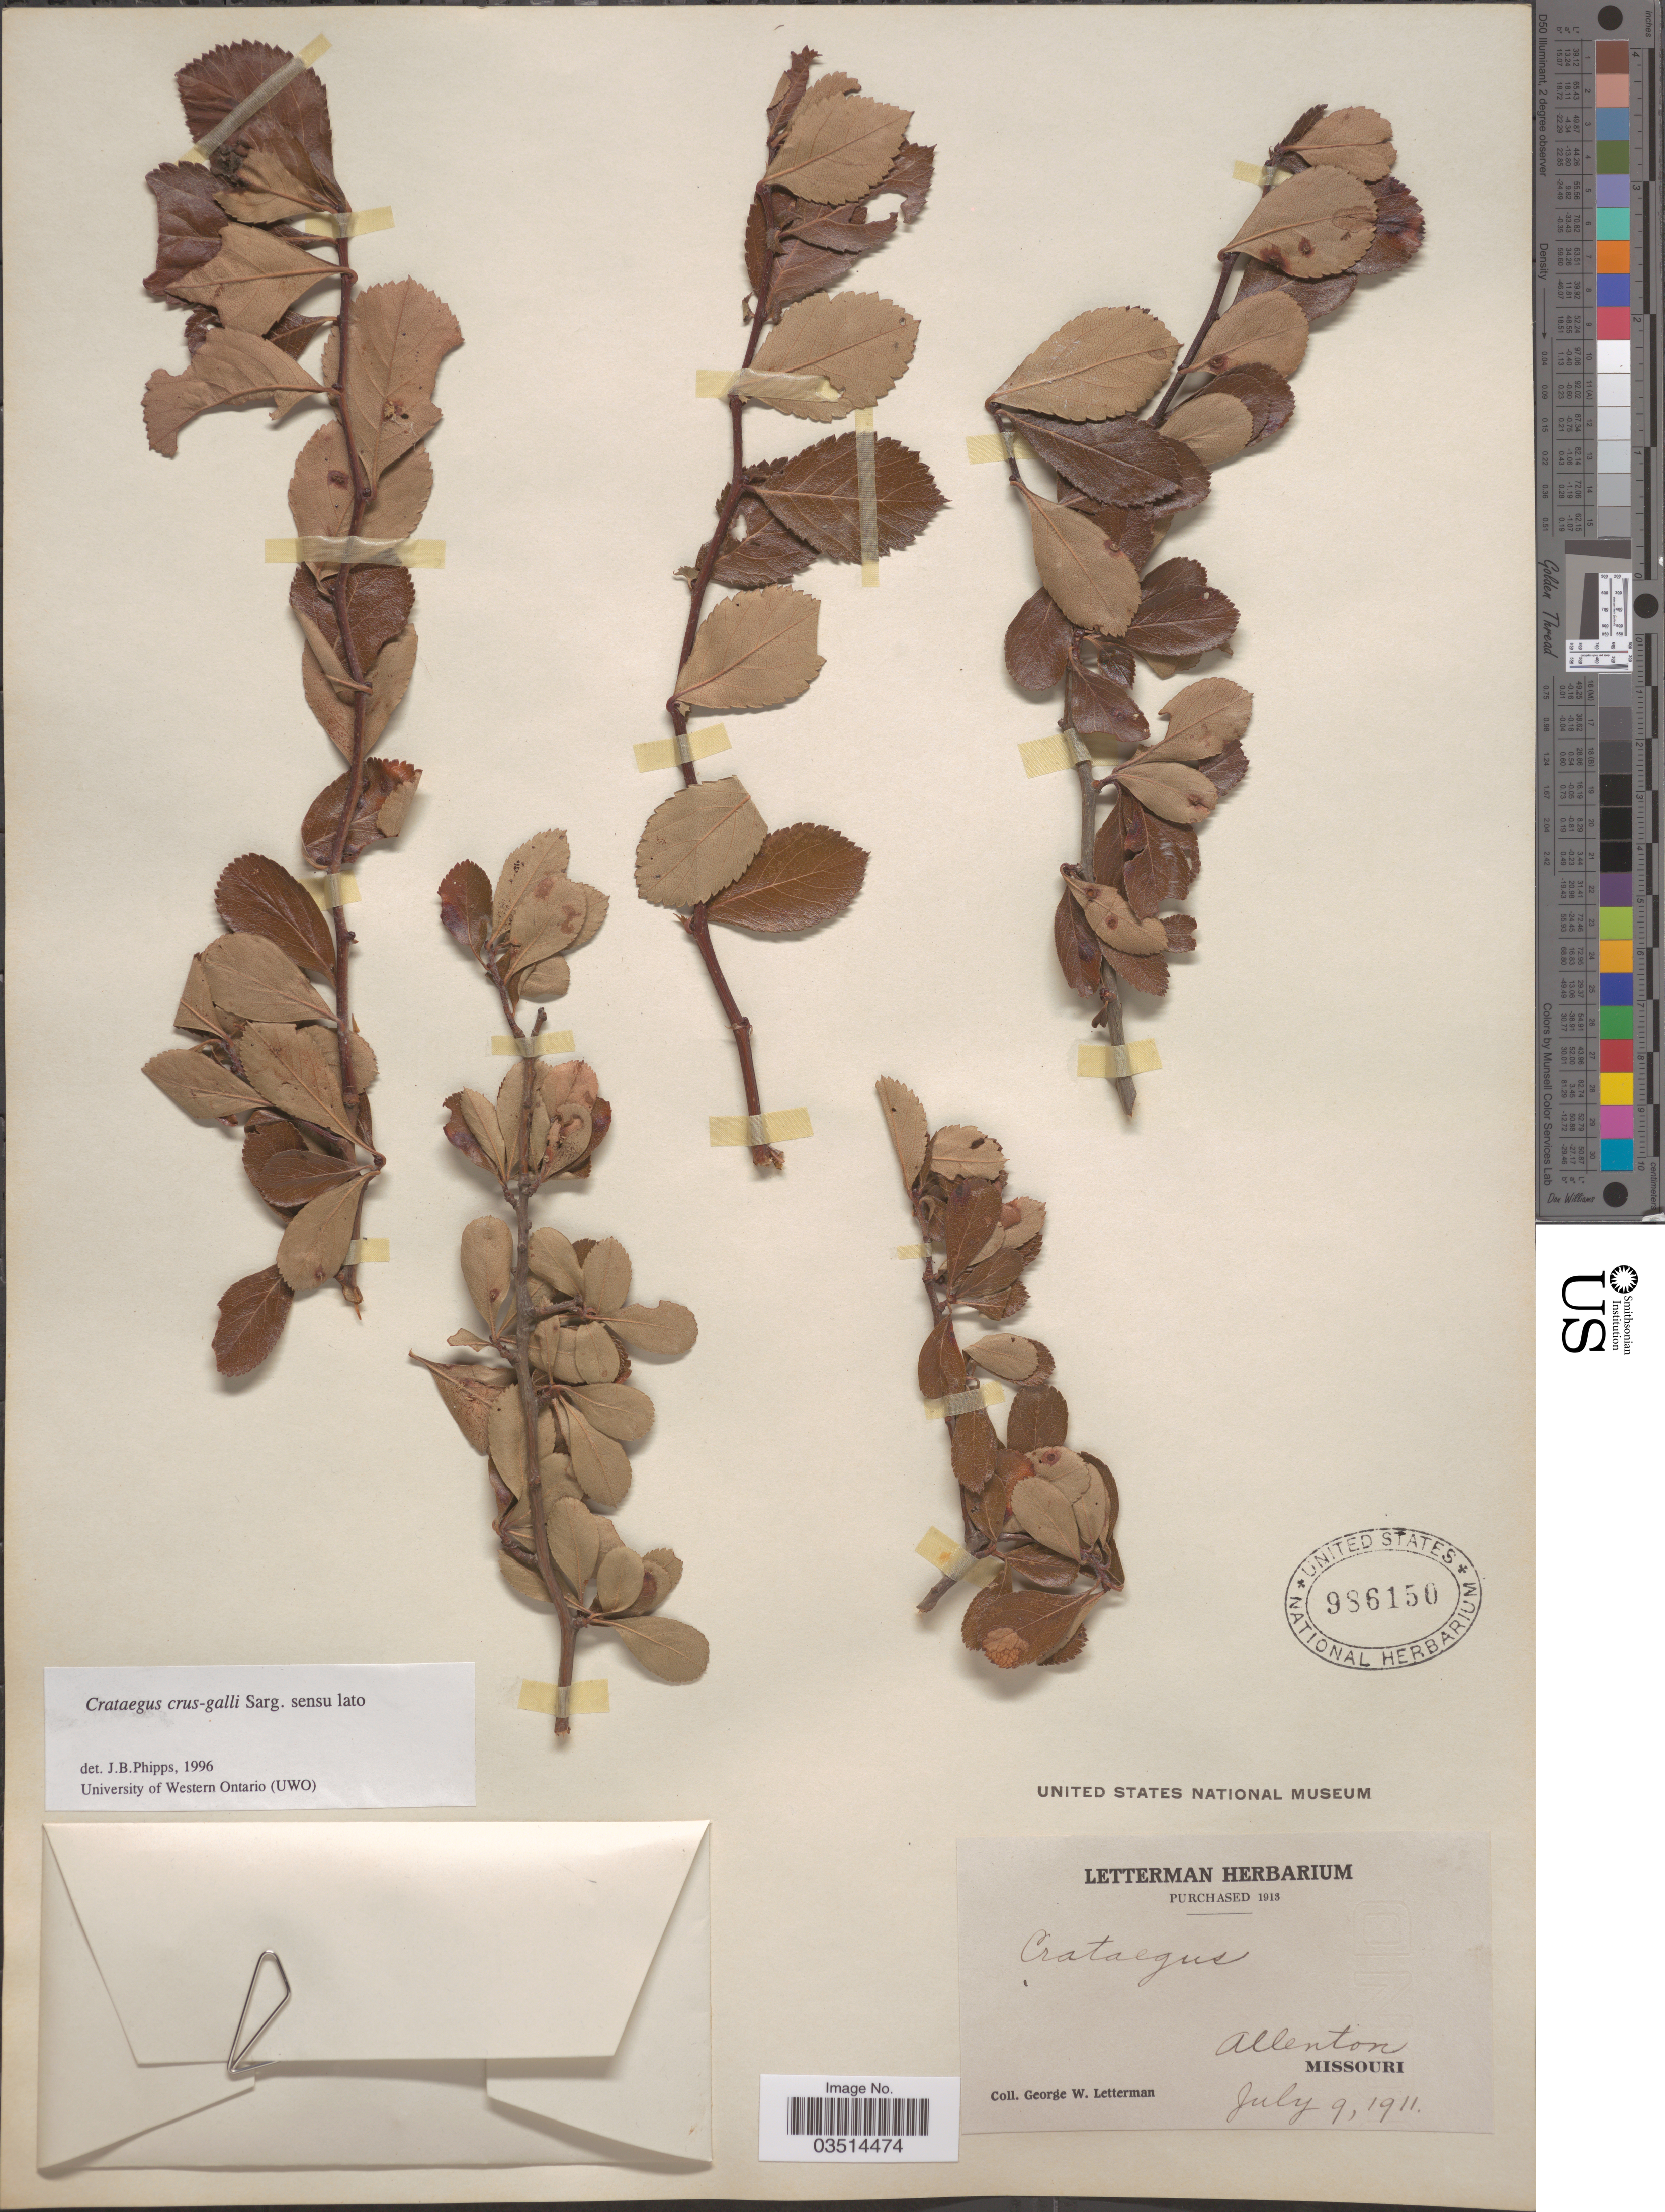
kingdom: Plantae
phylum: Tracheophyta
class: Magnoliopsida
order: Rosales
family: Rosaceae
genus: Crataegus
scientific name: Crataegus crus-galli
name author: L.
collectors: G. W. Letterman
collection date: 1911-07-09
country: United States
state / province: Missouri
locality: Allenton.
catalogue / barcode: US 986150